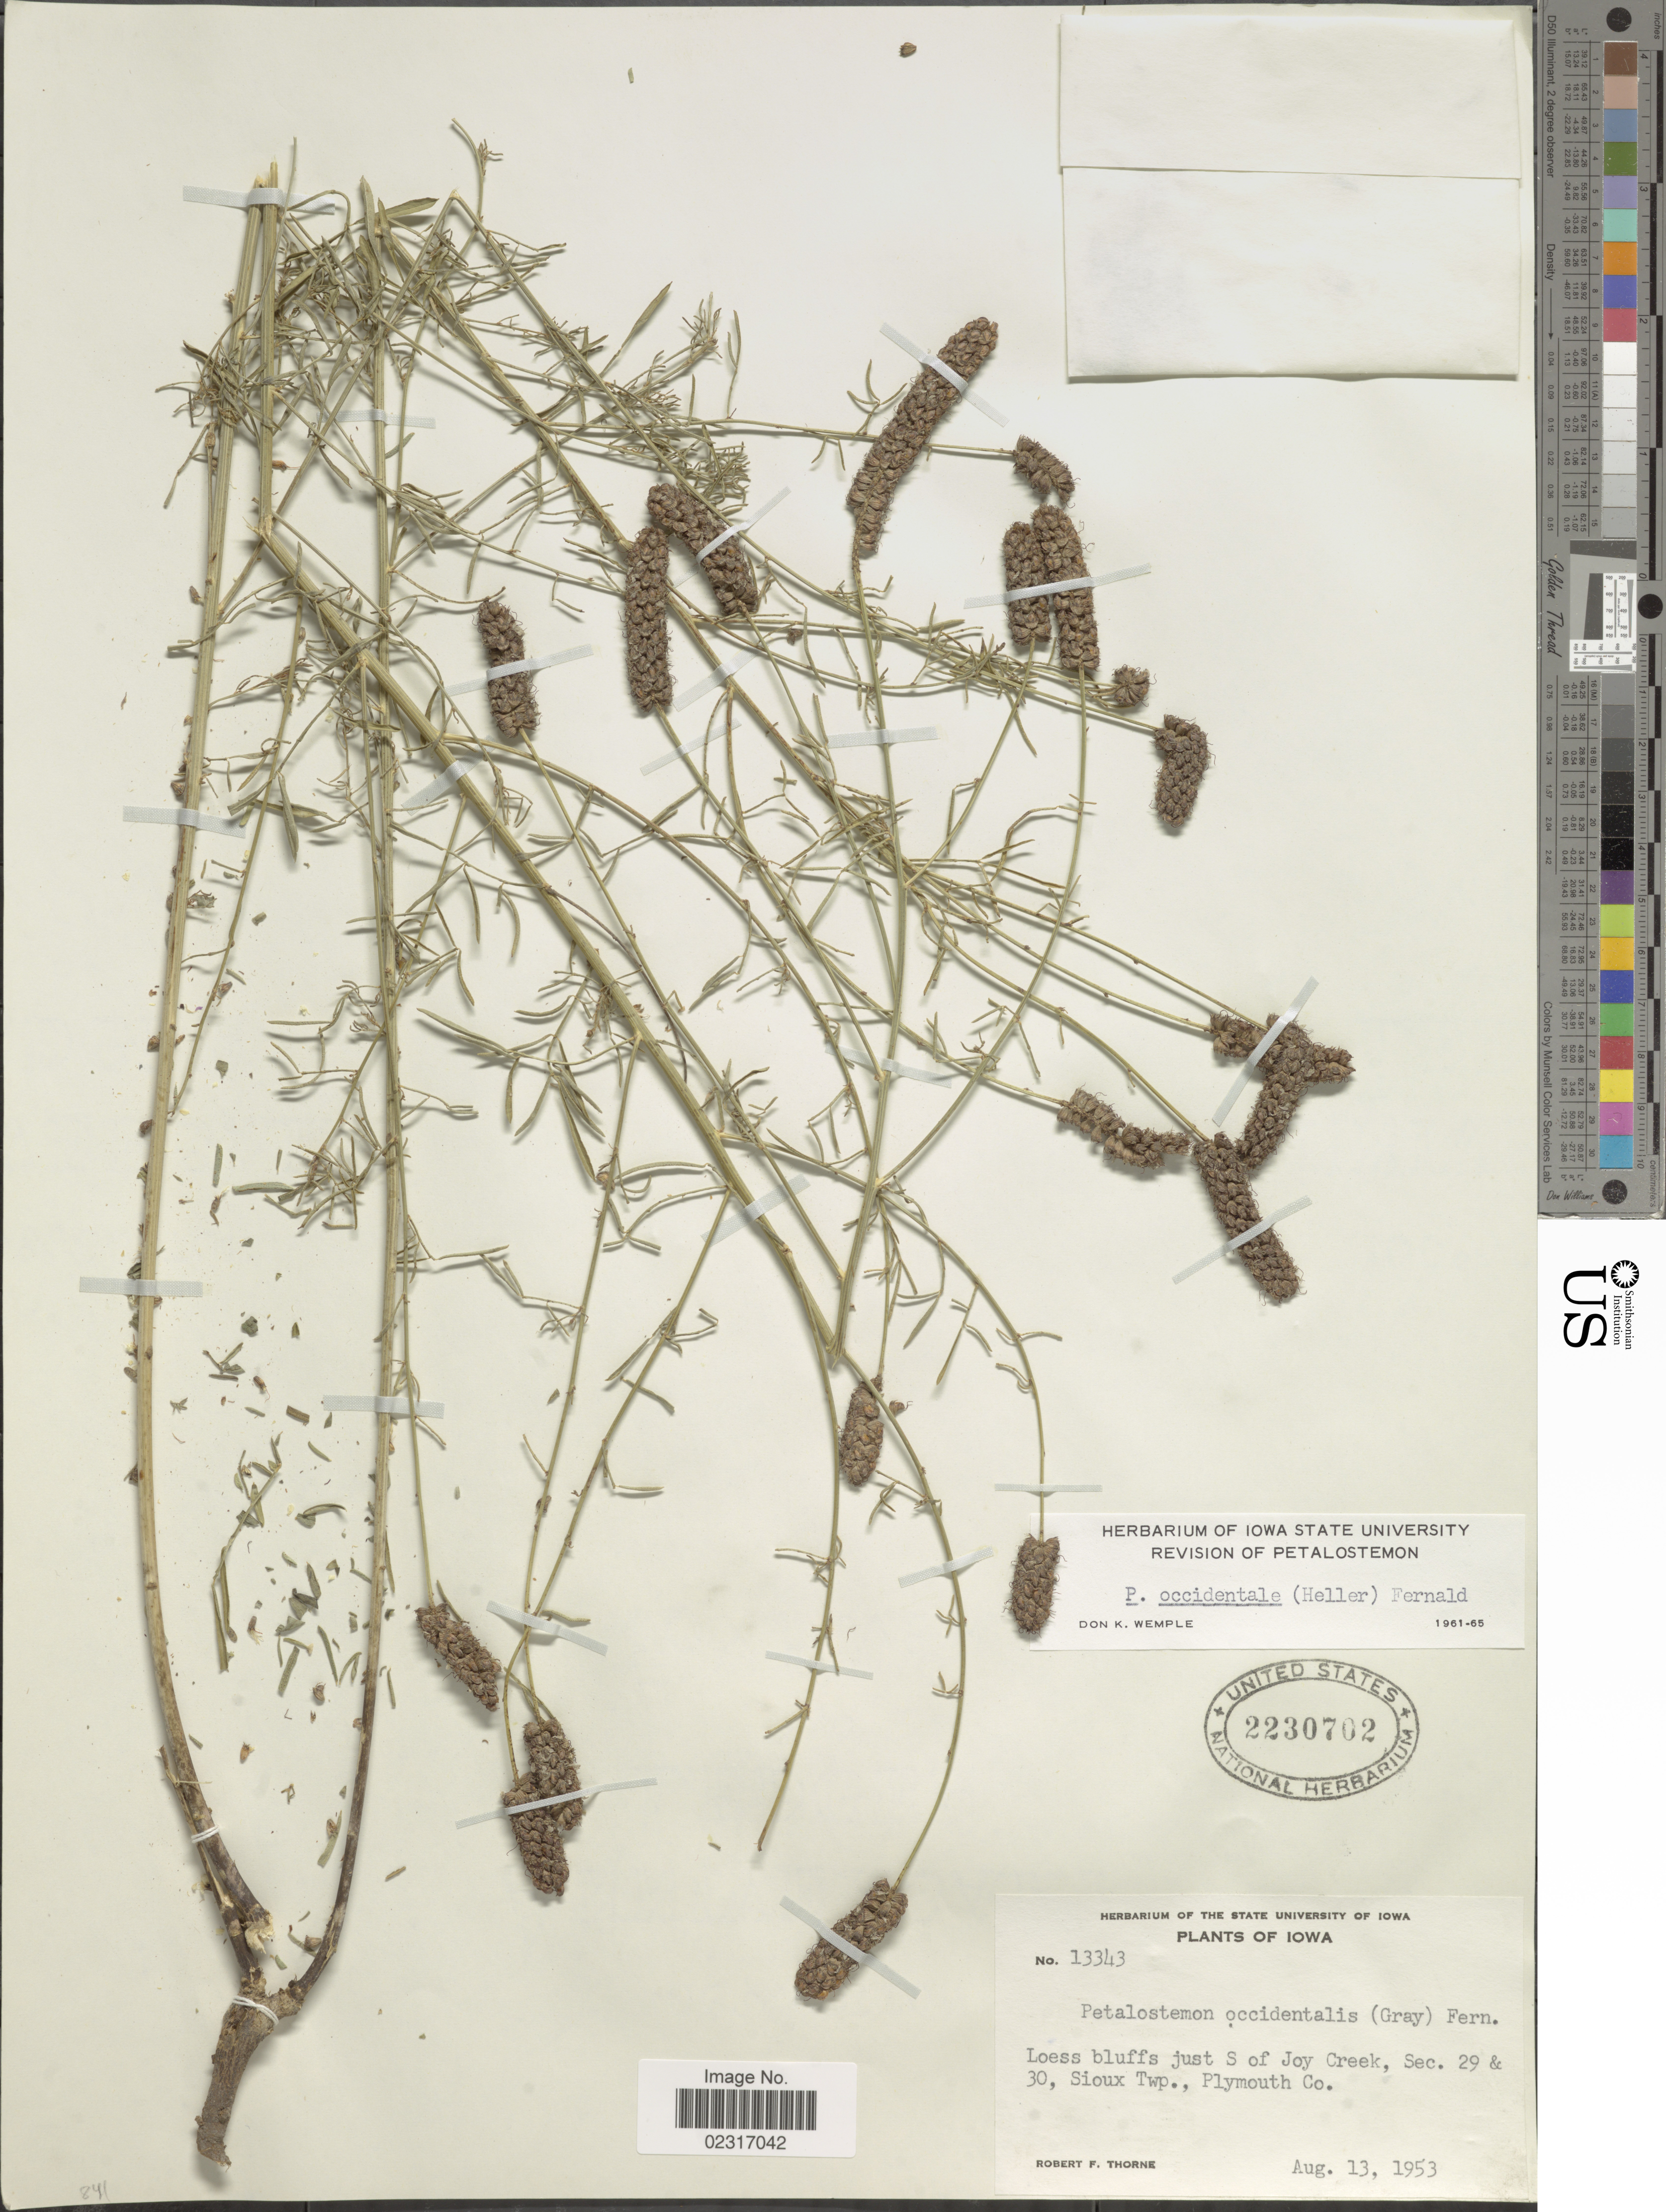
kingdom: Plantae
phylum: Tracheophyta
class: Magnoliopsida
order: Fabales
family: Fabaceae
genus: Dalea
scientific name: Dalea candida var. oligophylla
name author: (Torr) Shinners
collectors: R. F. Thorne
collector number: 13343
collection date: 1953-08-13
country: United States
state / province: Iowa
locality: Loess bluffs just S of Joy Creek, Sec 29 & 30, Sioux Twp., Plymouth Co.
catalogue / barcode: US 2230702